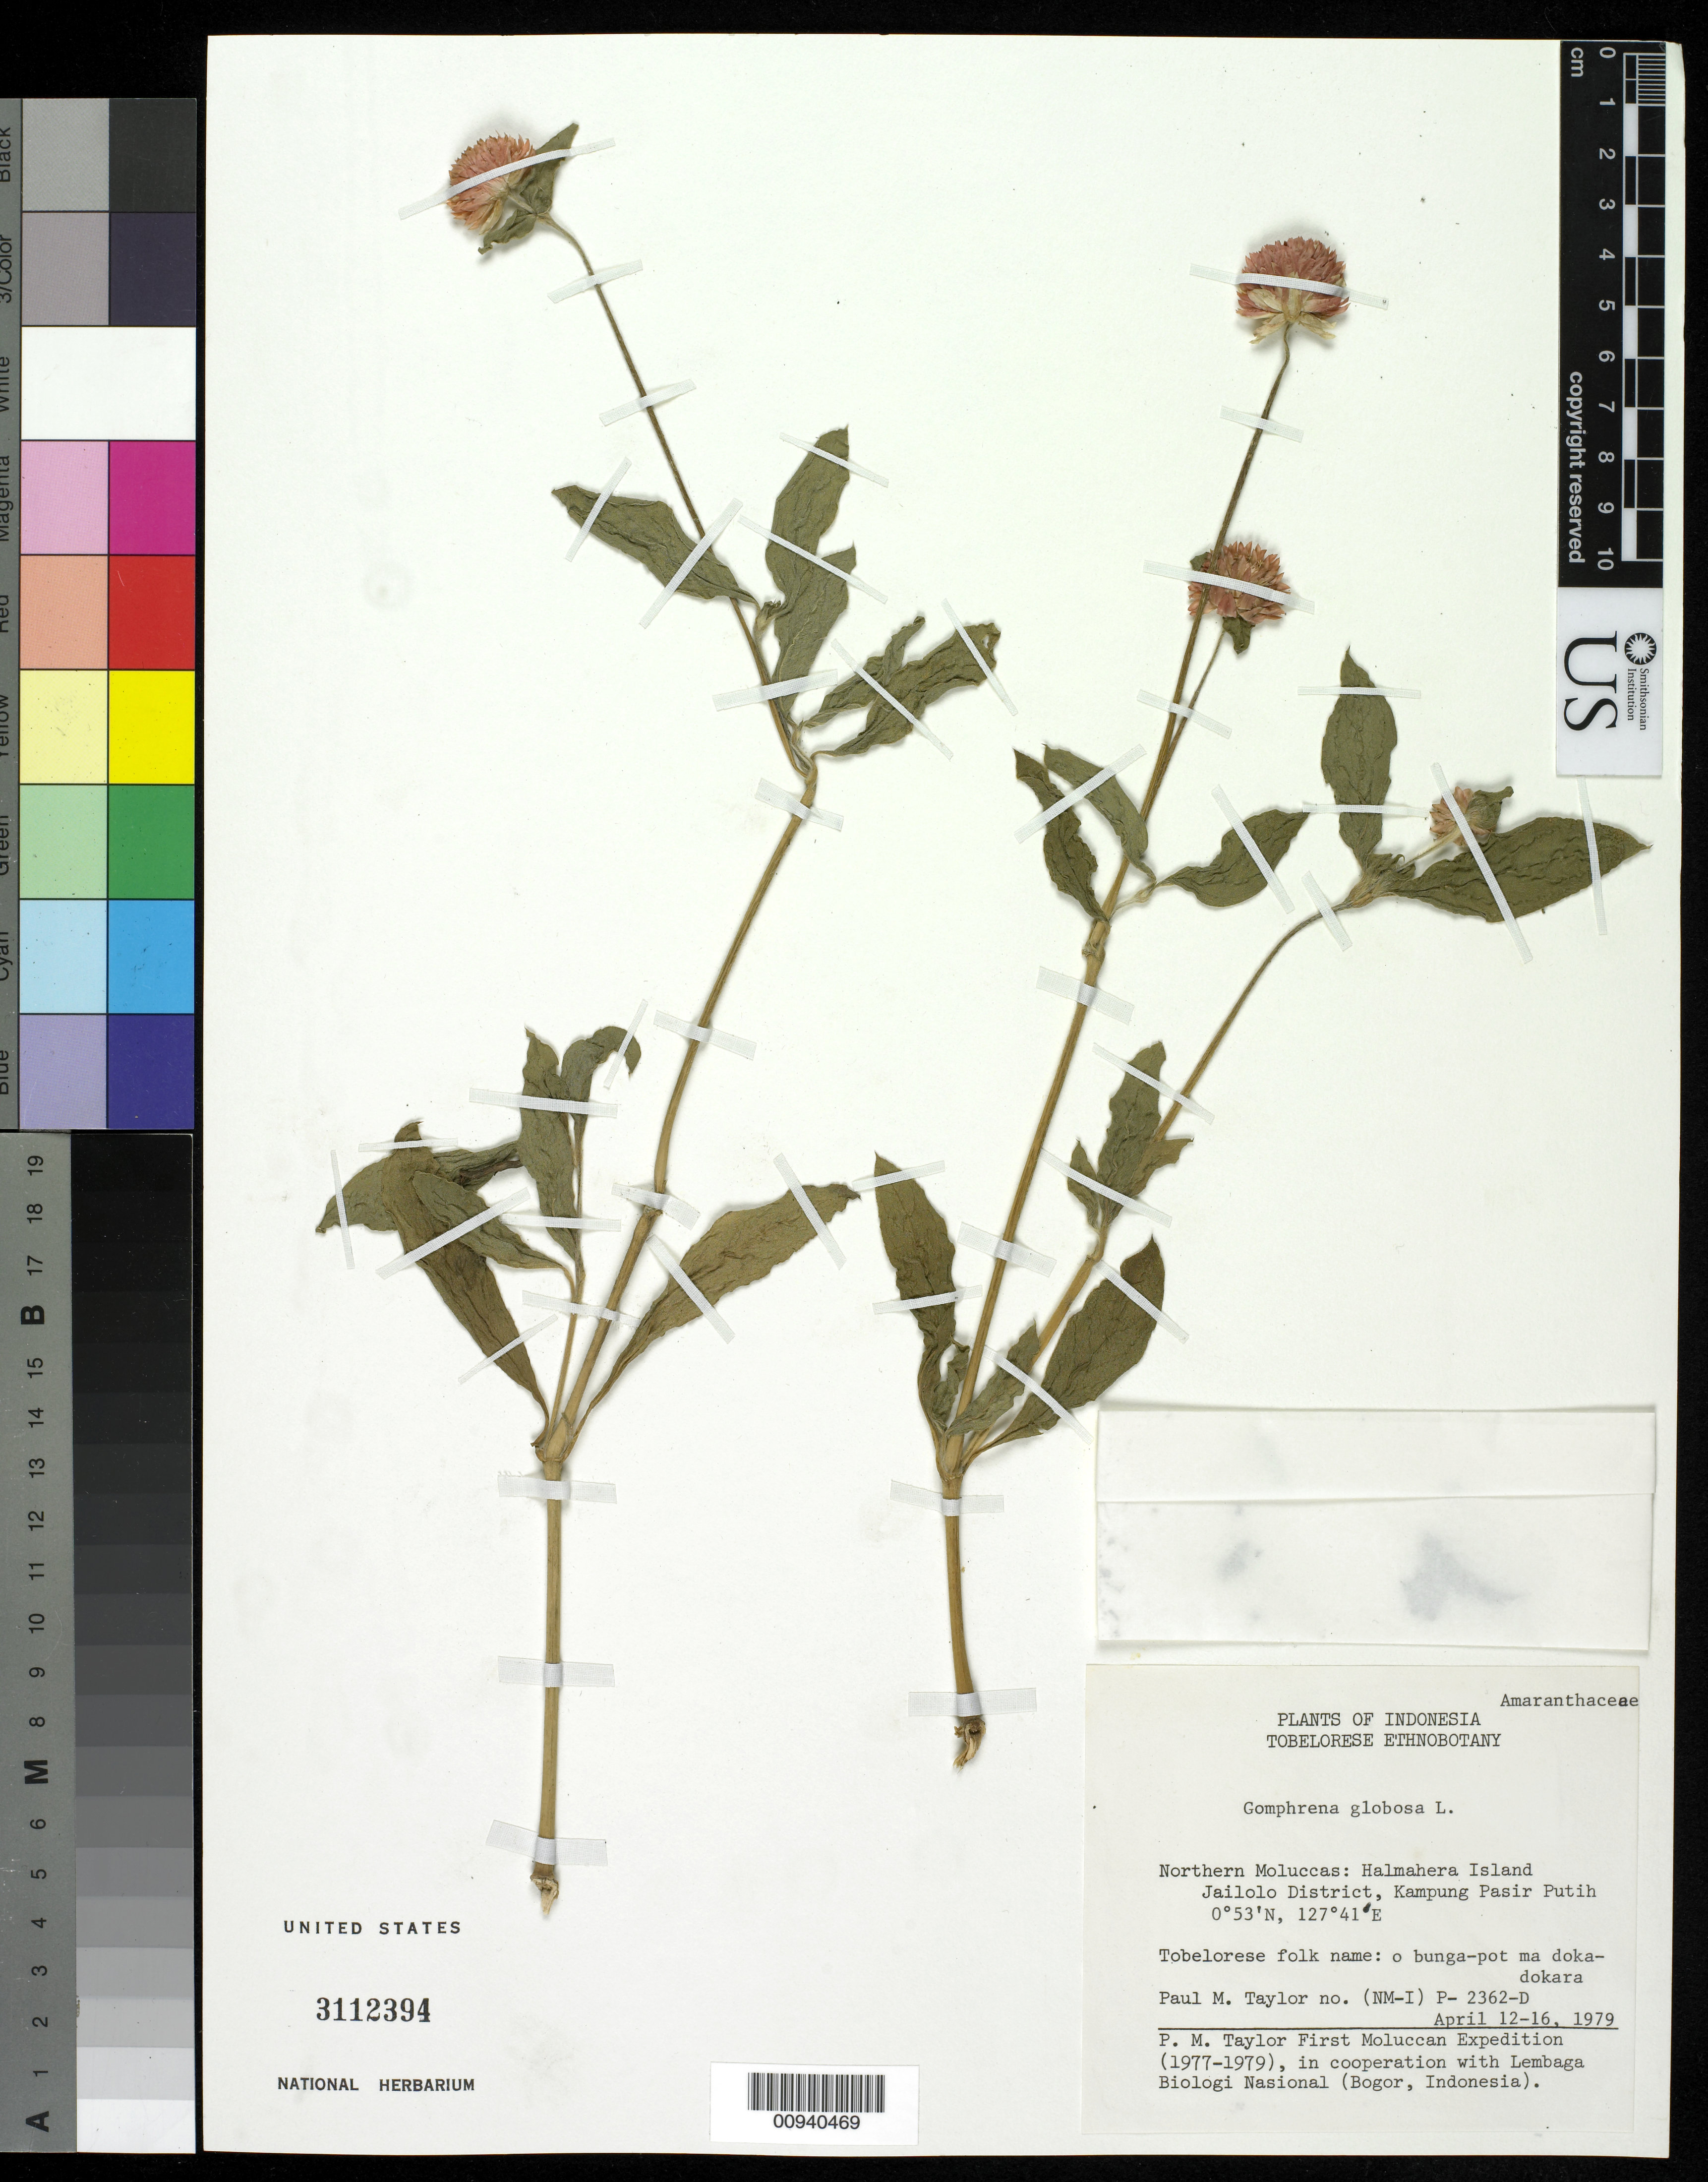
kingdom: Plantae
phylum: Tracheophyta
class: Magnoliopsida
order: Caryophyllales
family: Amaranthaceae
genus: Gomphrena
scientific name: Gomphrena globosa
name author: L.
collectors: P. M. Taylor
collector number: (NM-I) P-2362-D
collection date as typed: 12 Apr 1979 to 16 Apr 1979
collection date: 1979-04-12/1979-04-16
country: Indonesia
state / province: Maluku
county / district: Maluku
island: Halmahera I.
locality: Jailolo District, Kampung Pasir Putih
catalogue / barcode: US 3112394